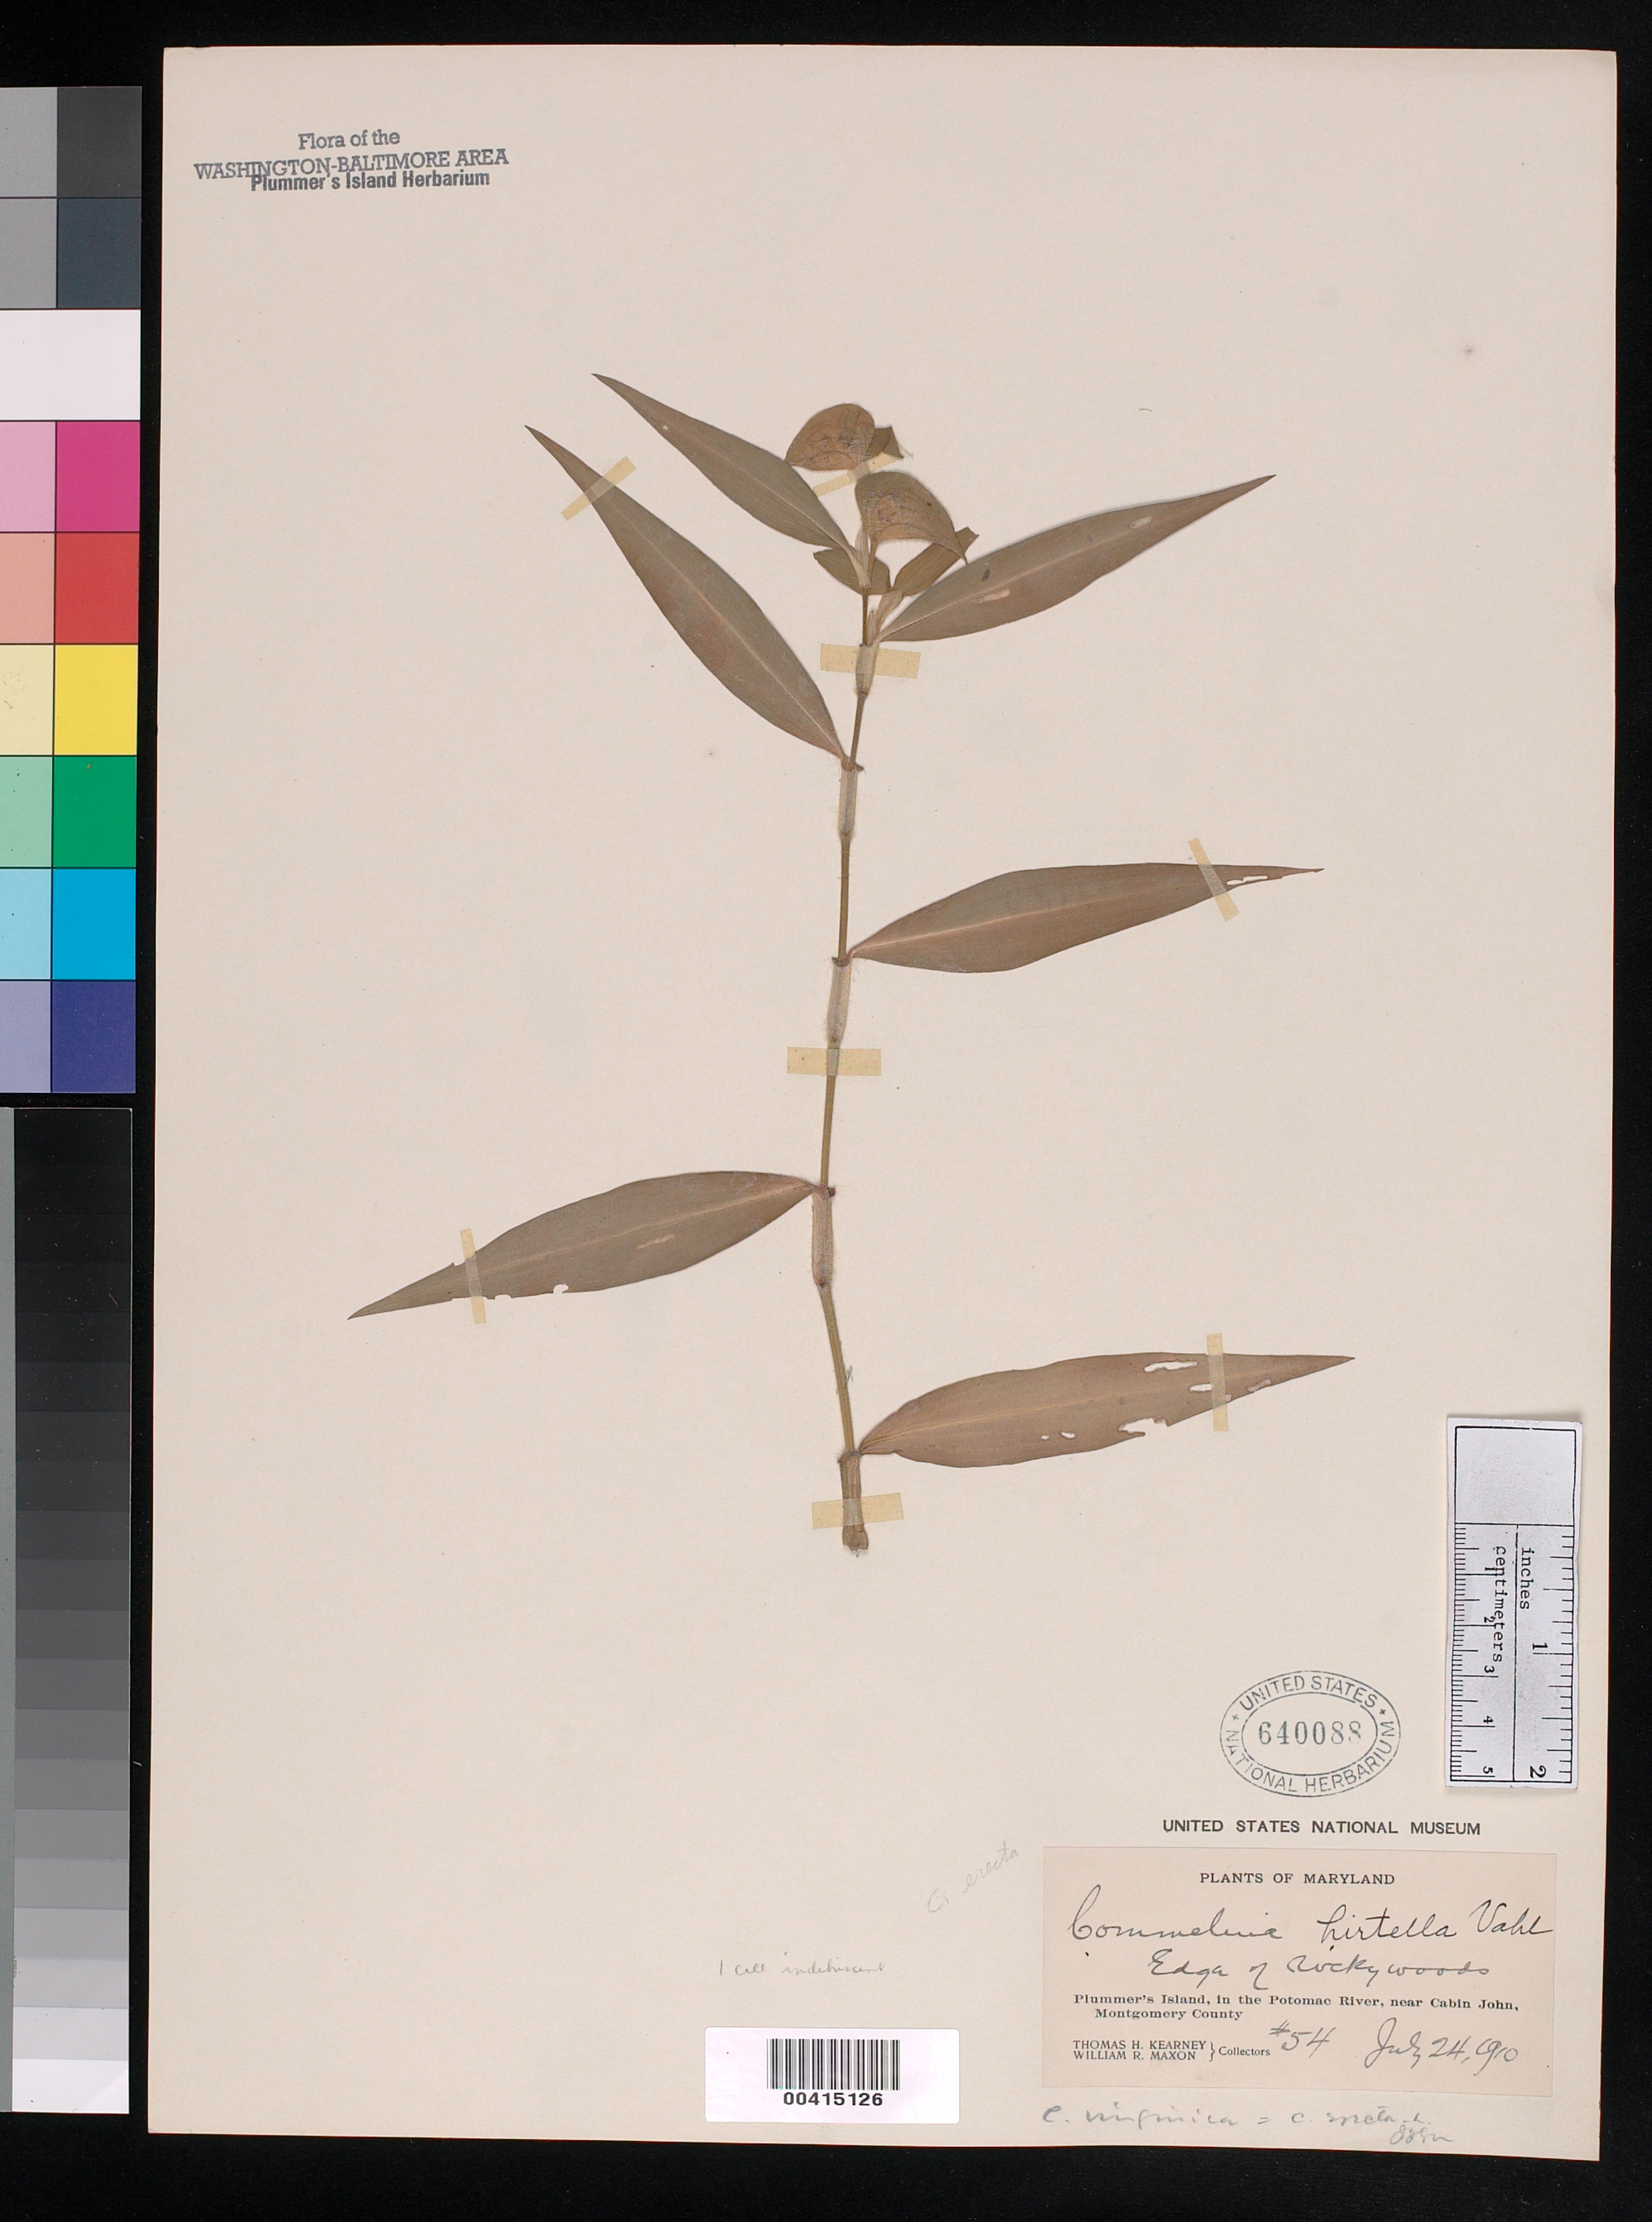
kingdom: Plantae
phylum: Tracheophyta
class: Liliopsida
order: Commelinales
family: Commelinaceae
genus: Commelina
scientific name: Commelina erecta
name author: L.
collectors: T. H. Kearney & W. R. Maxon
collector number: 54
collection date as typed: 24 Jul 1910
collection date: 1910-07-24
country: United States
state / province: Maryland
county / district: Montgomery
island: Plummers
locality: Plummer's Island C. & O. Canal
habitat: Edge of rocky woods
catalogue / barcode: US 640088